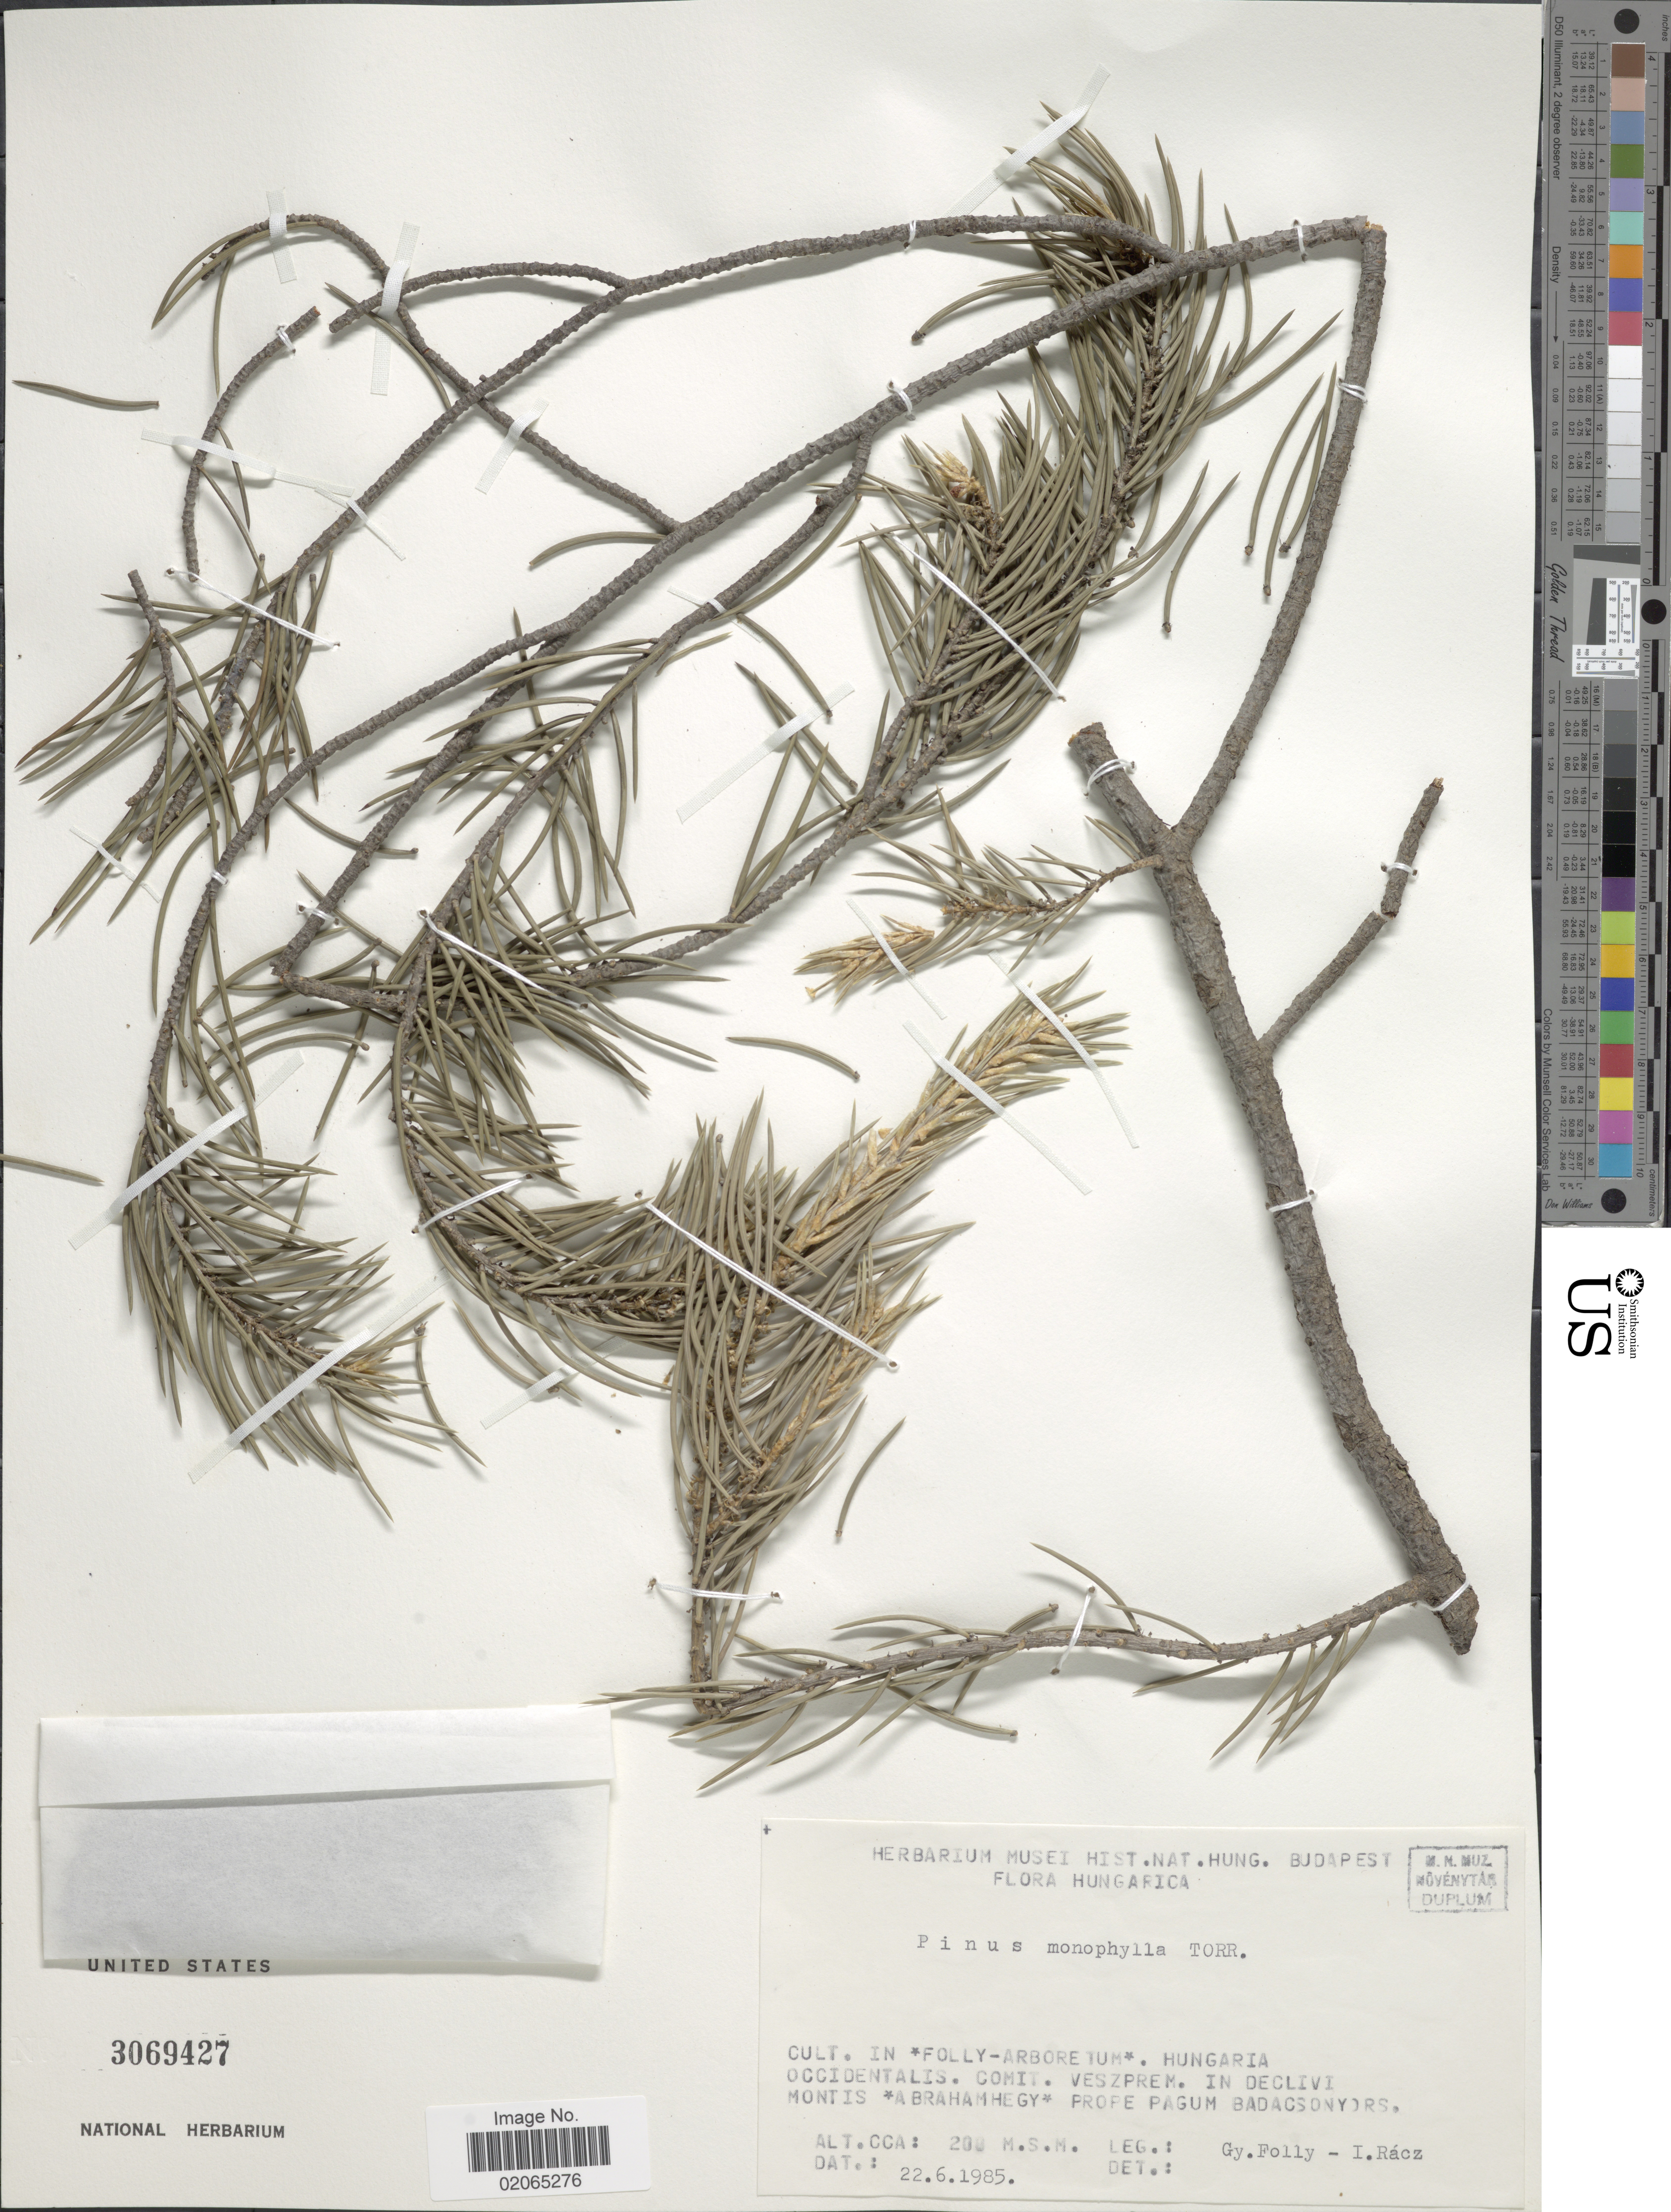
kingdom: Plantae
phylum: Tracheophyta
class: Pinopsida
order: Pinales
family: Pinaceae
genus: Pinus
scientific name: Pinus monophylla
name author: Torr. & Frém.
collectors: G. Folly & I. Rácz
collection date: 1985-06-22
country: Hungary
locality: Cult. in [interpreted]Folly-Arboretum[interpreted]. Hungaria Occidentalis. Comit. Veszprem. in declivi montis [interpreted]Abrahamhegy[interpreted] prope pagum Badacsonyors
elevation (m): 200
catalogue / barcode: US 3069427